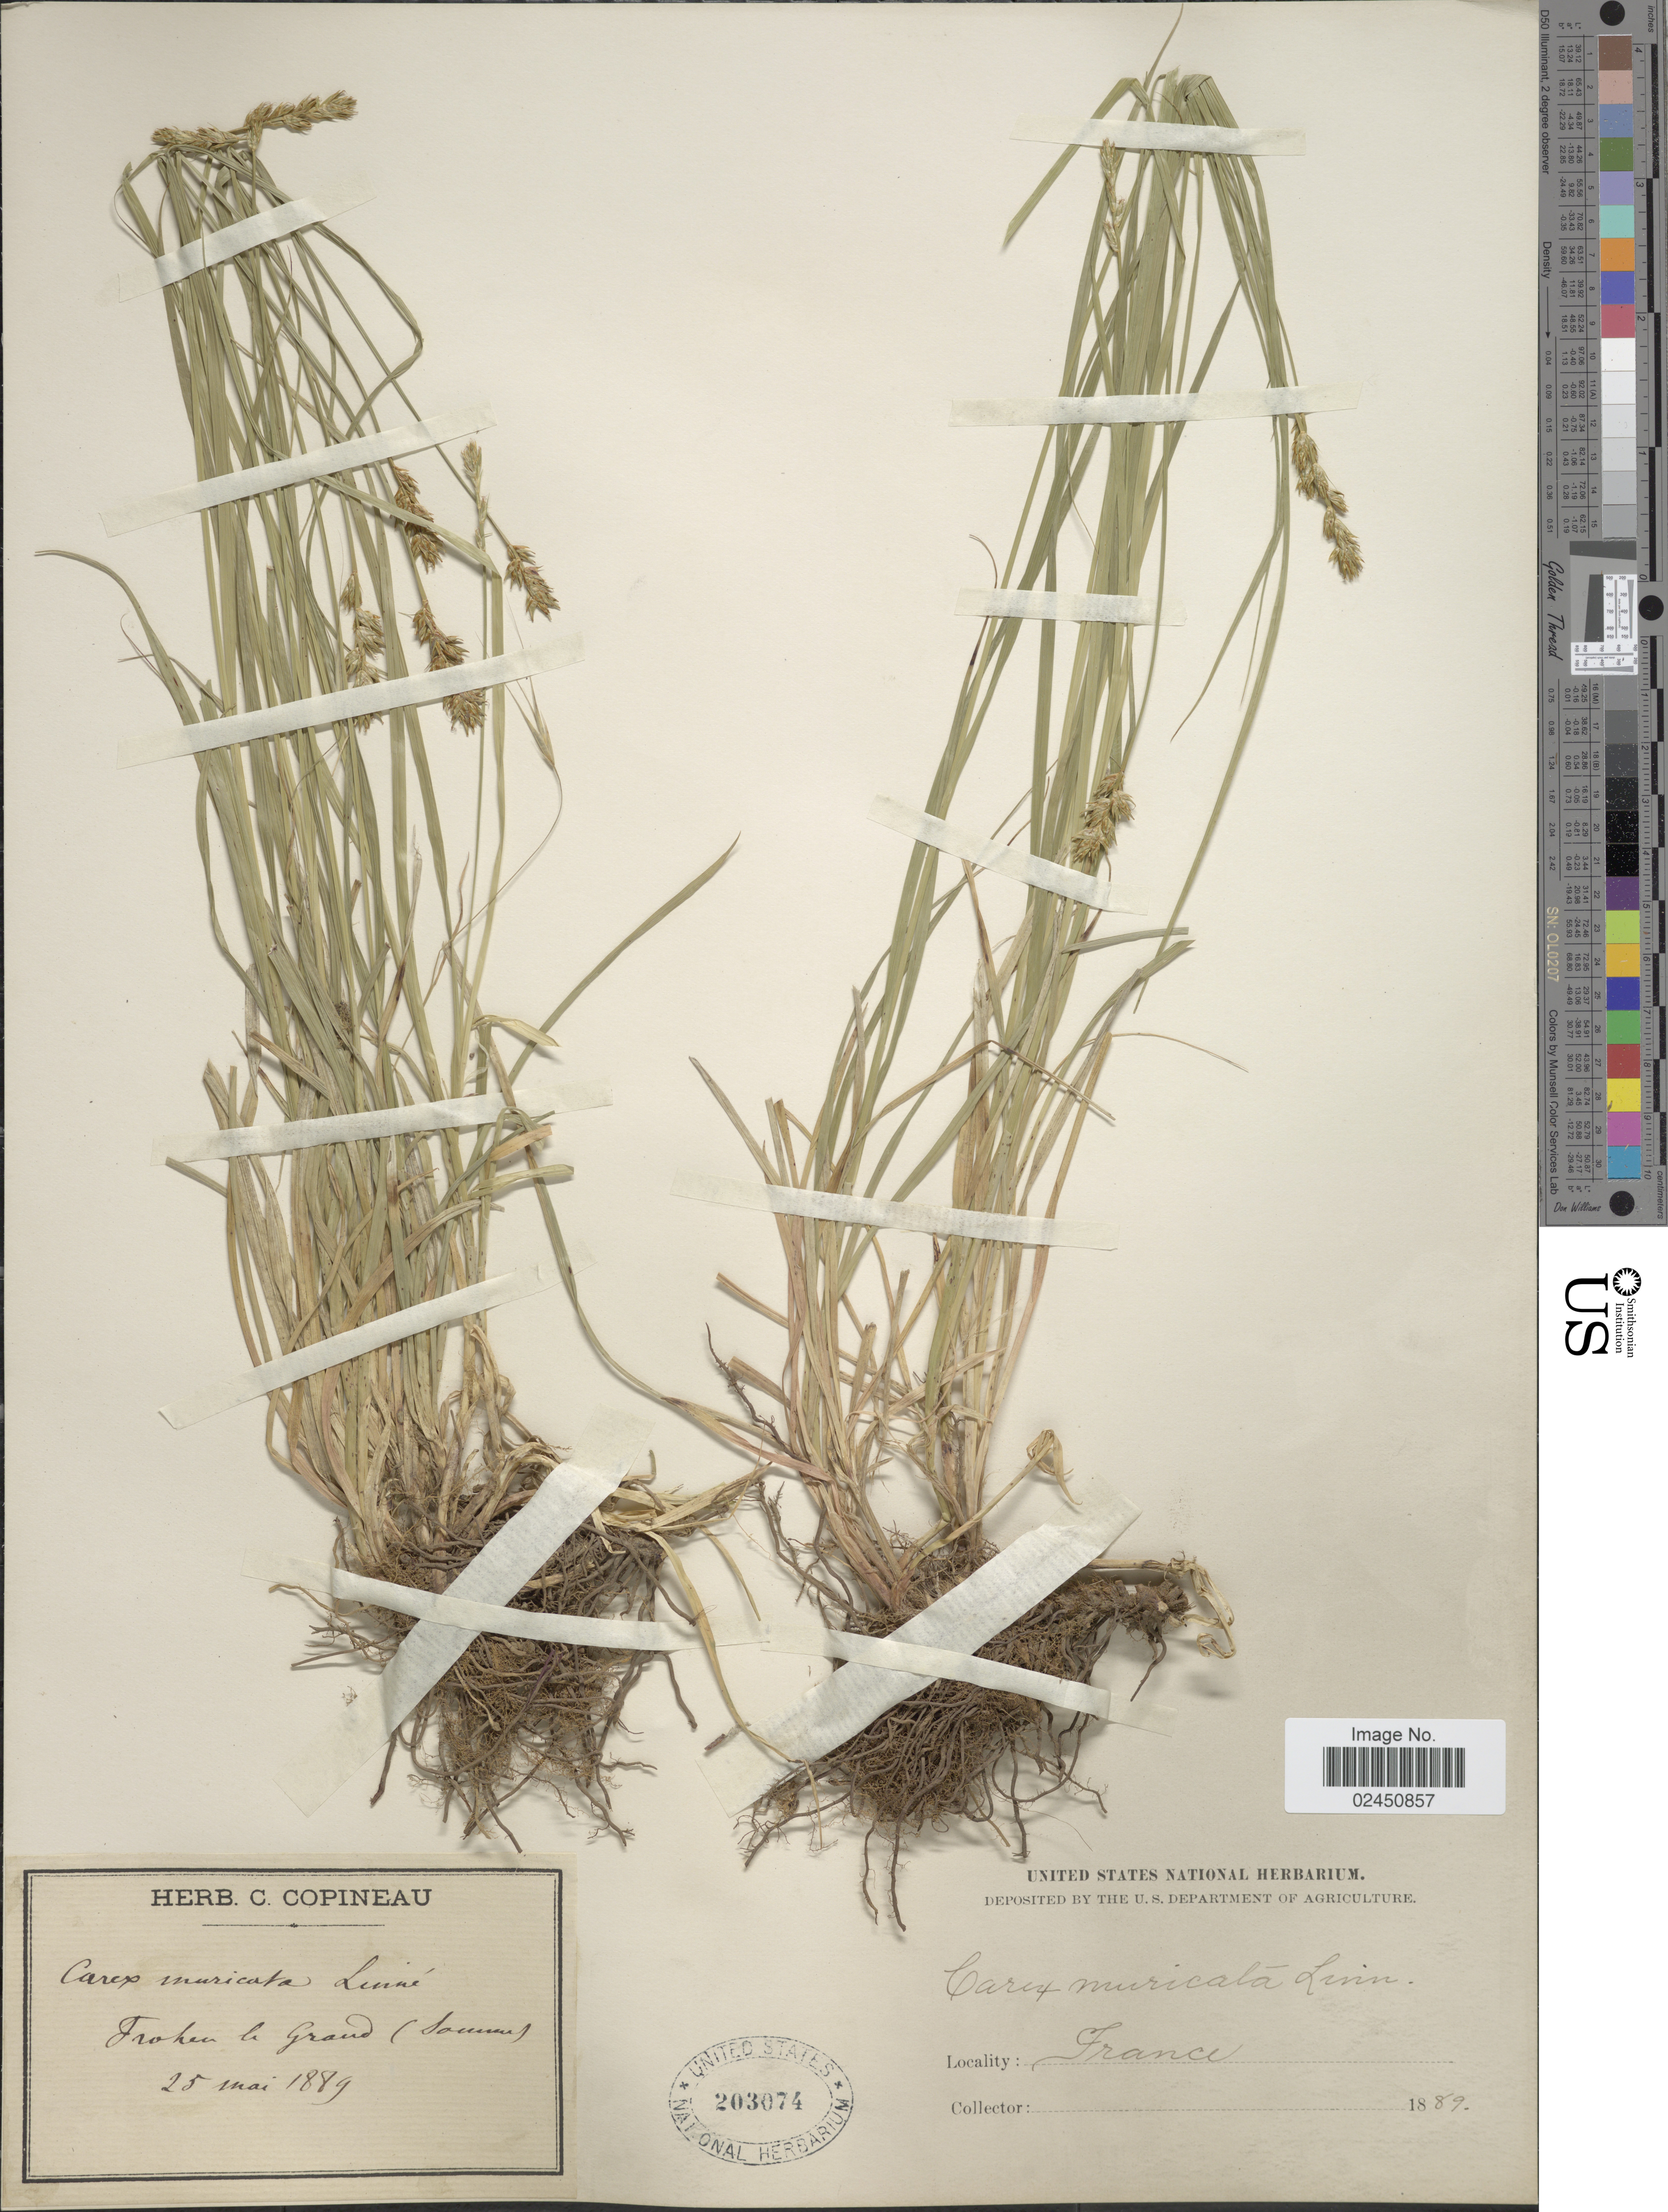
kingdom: Plantae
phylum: Tracheophyta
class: Liliopsida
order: Poales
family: Cyperaceae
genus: Carex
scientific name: Carex muricata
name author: L.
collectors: ex herb. C. Copineau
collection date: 1889-05-25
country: France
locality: Frohen le Frand (Somme)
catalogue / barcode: US 203074